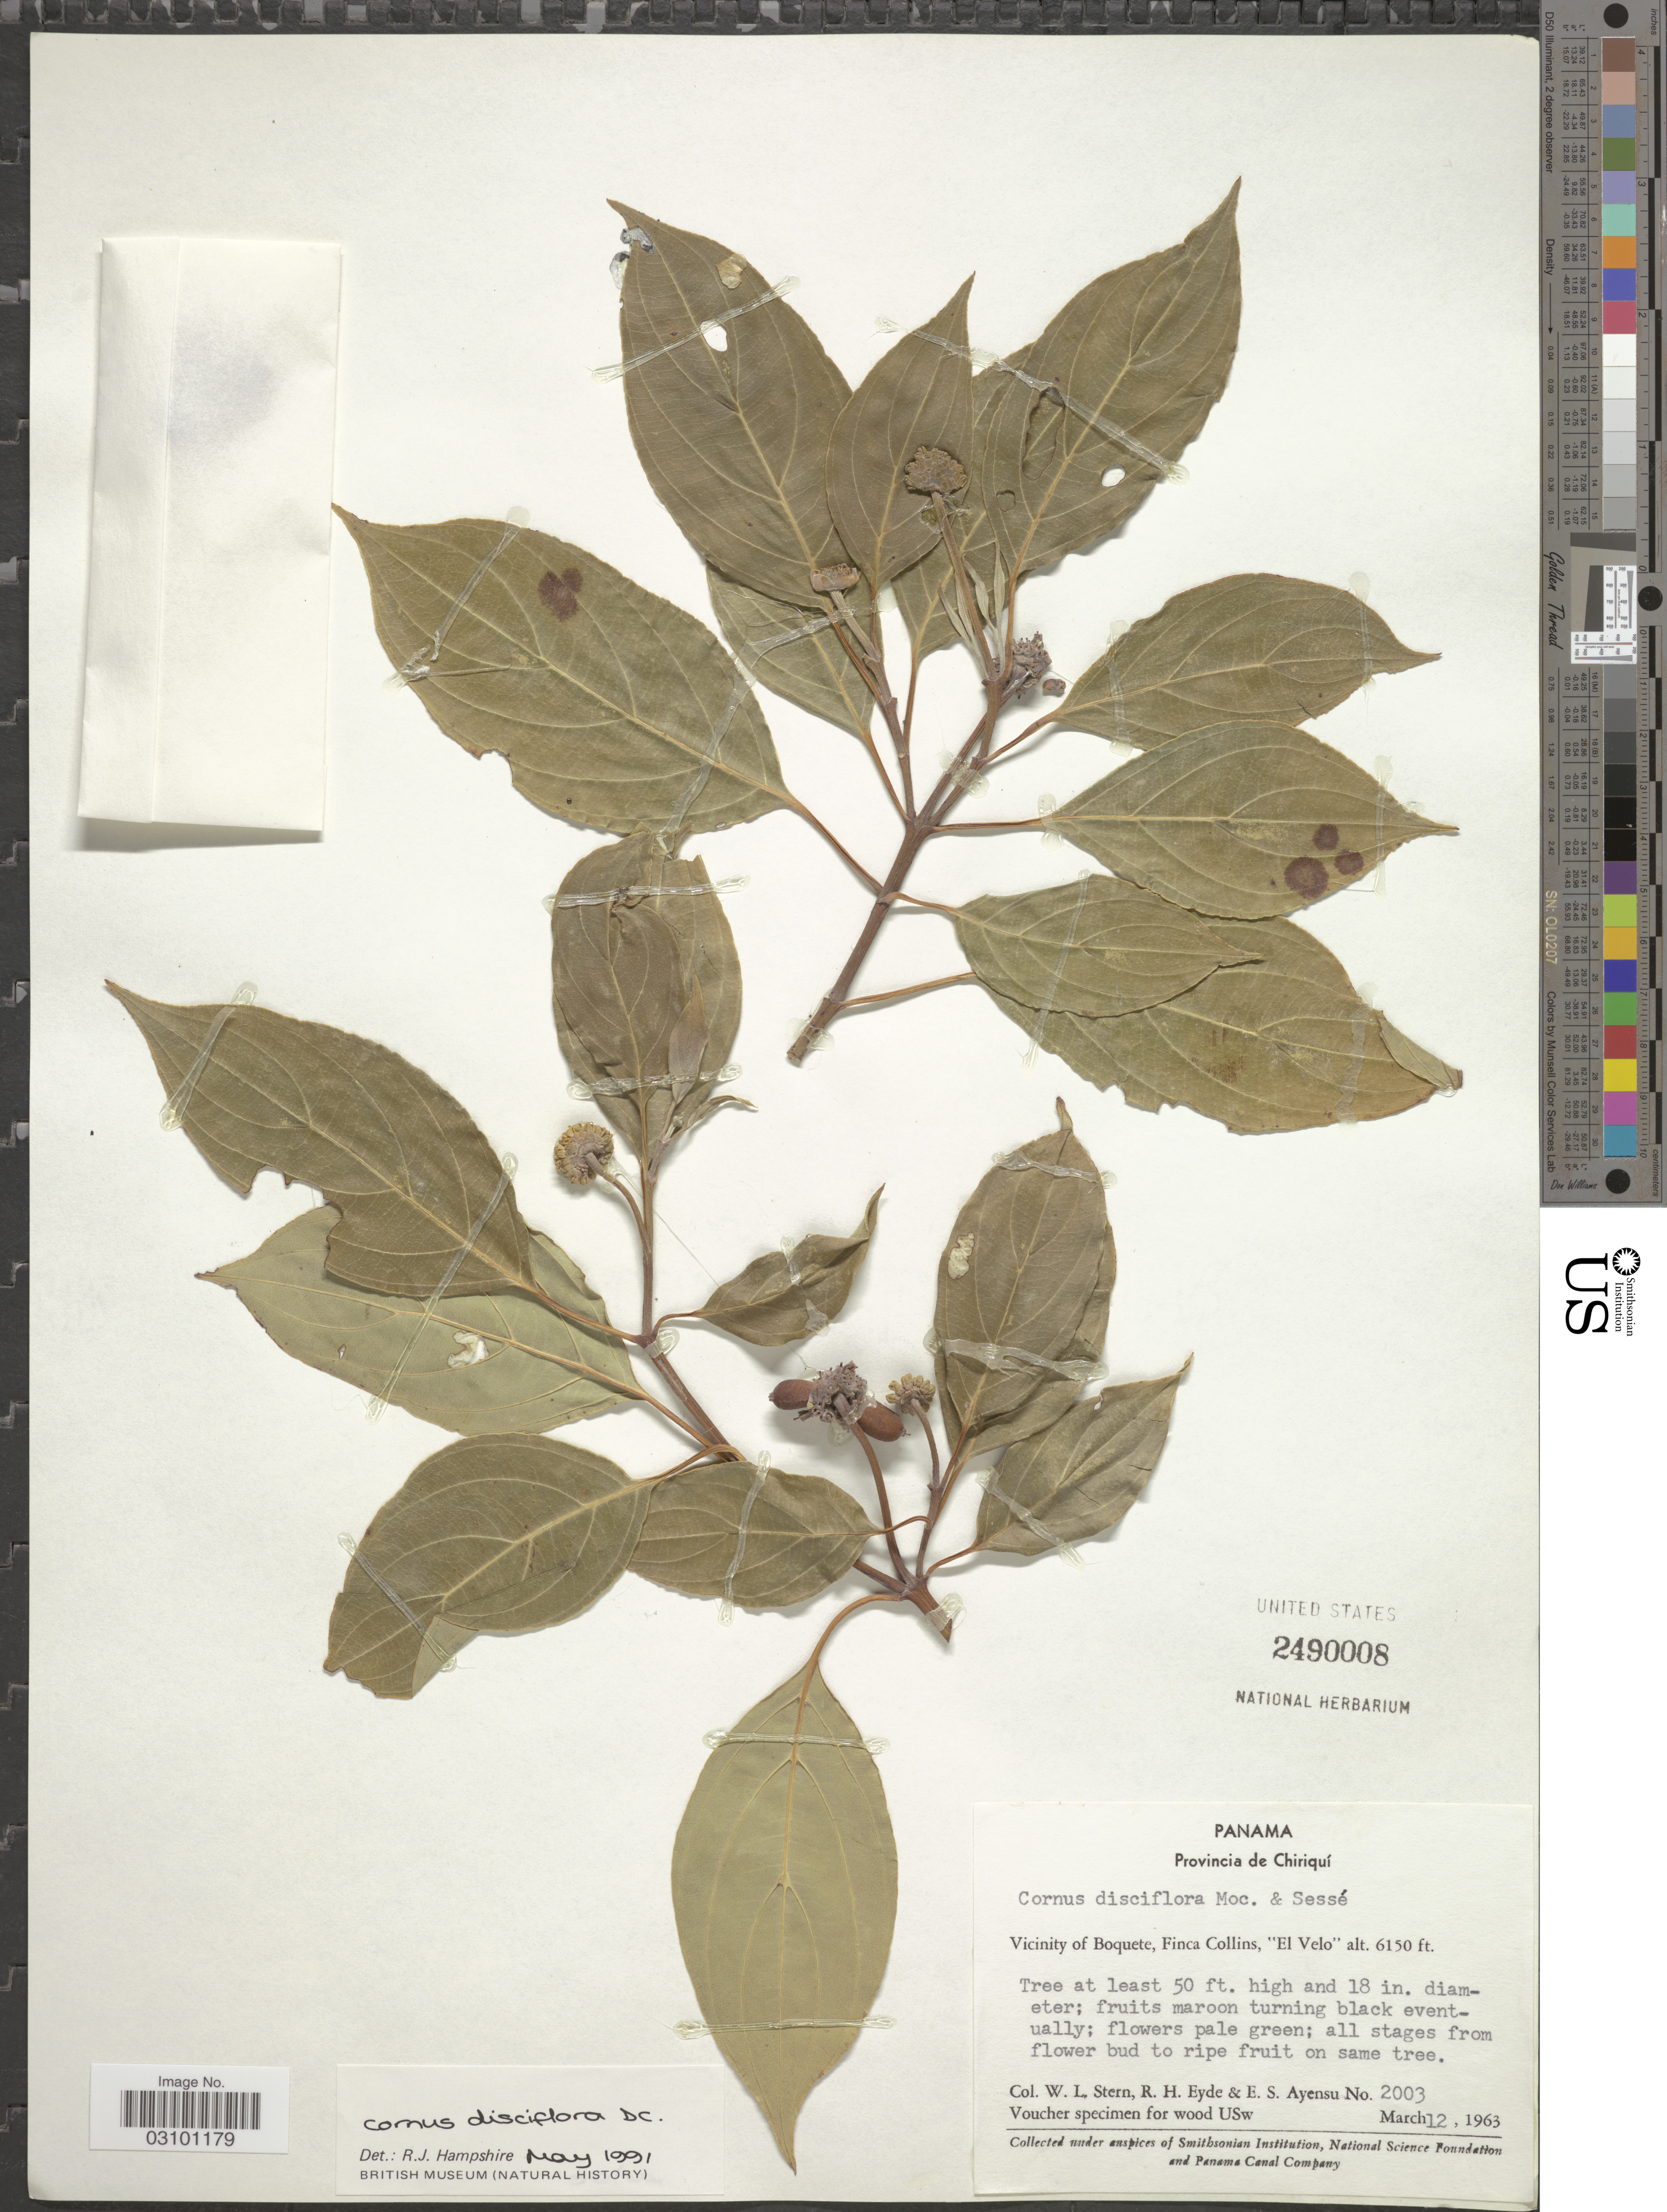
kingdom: Plantae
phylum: Tracheophyta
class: Magnoliopsida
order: Cornales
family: Cornaceae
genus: Cornus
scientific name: Cornus disciflora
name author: Moc. & Sessé ex DC.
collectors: W. L. Stern, R. H. Eyde & E. S. Ayensu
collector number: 2003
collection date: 1963-03-12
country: Panama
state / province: Chiriqui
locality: Vicinity of Boquete, Finca Collins, "El Velo".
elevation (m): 1875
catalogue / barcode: US 2490008